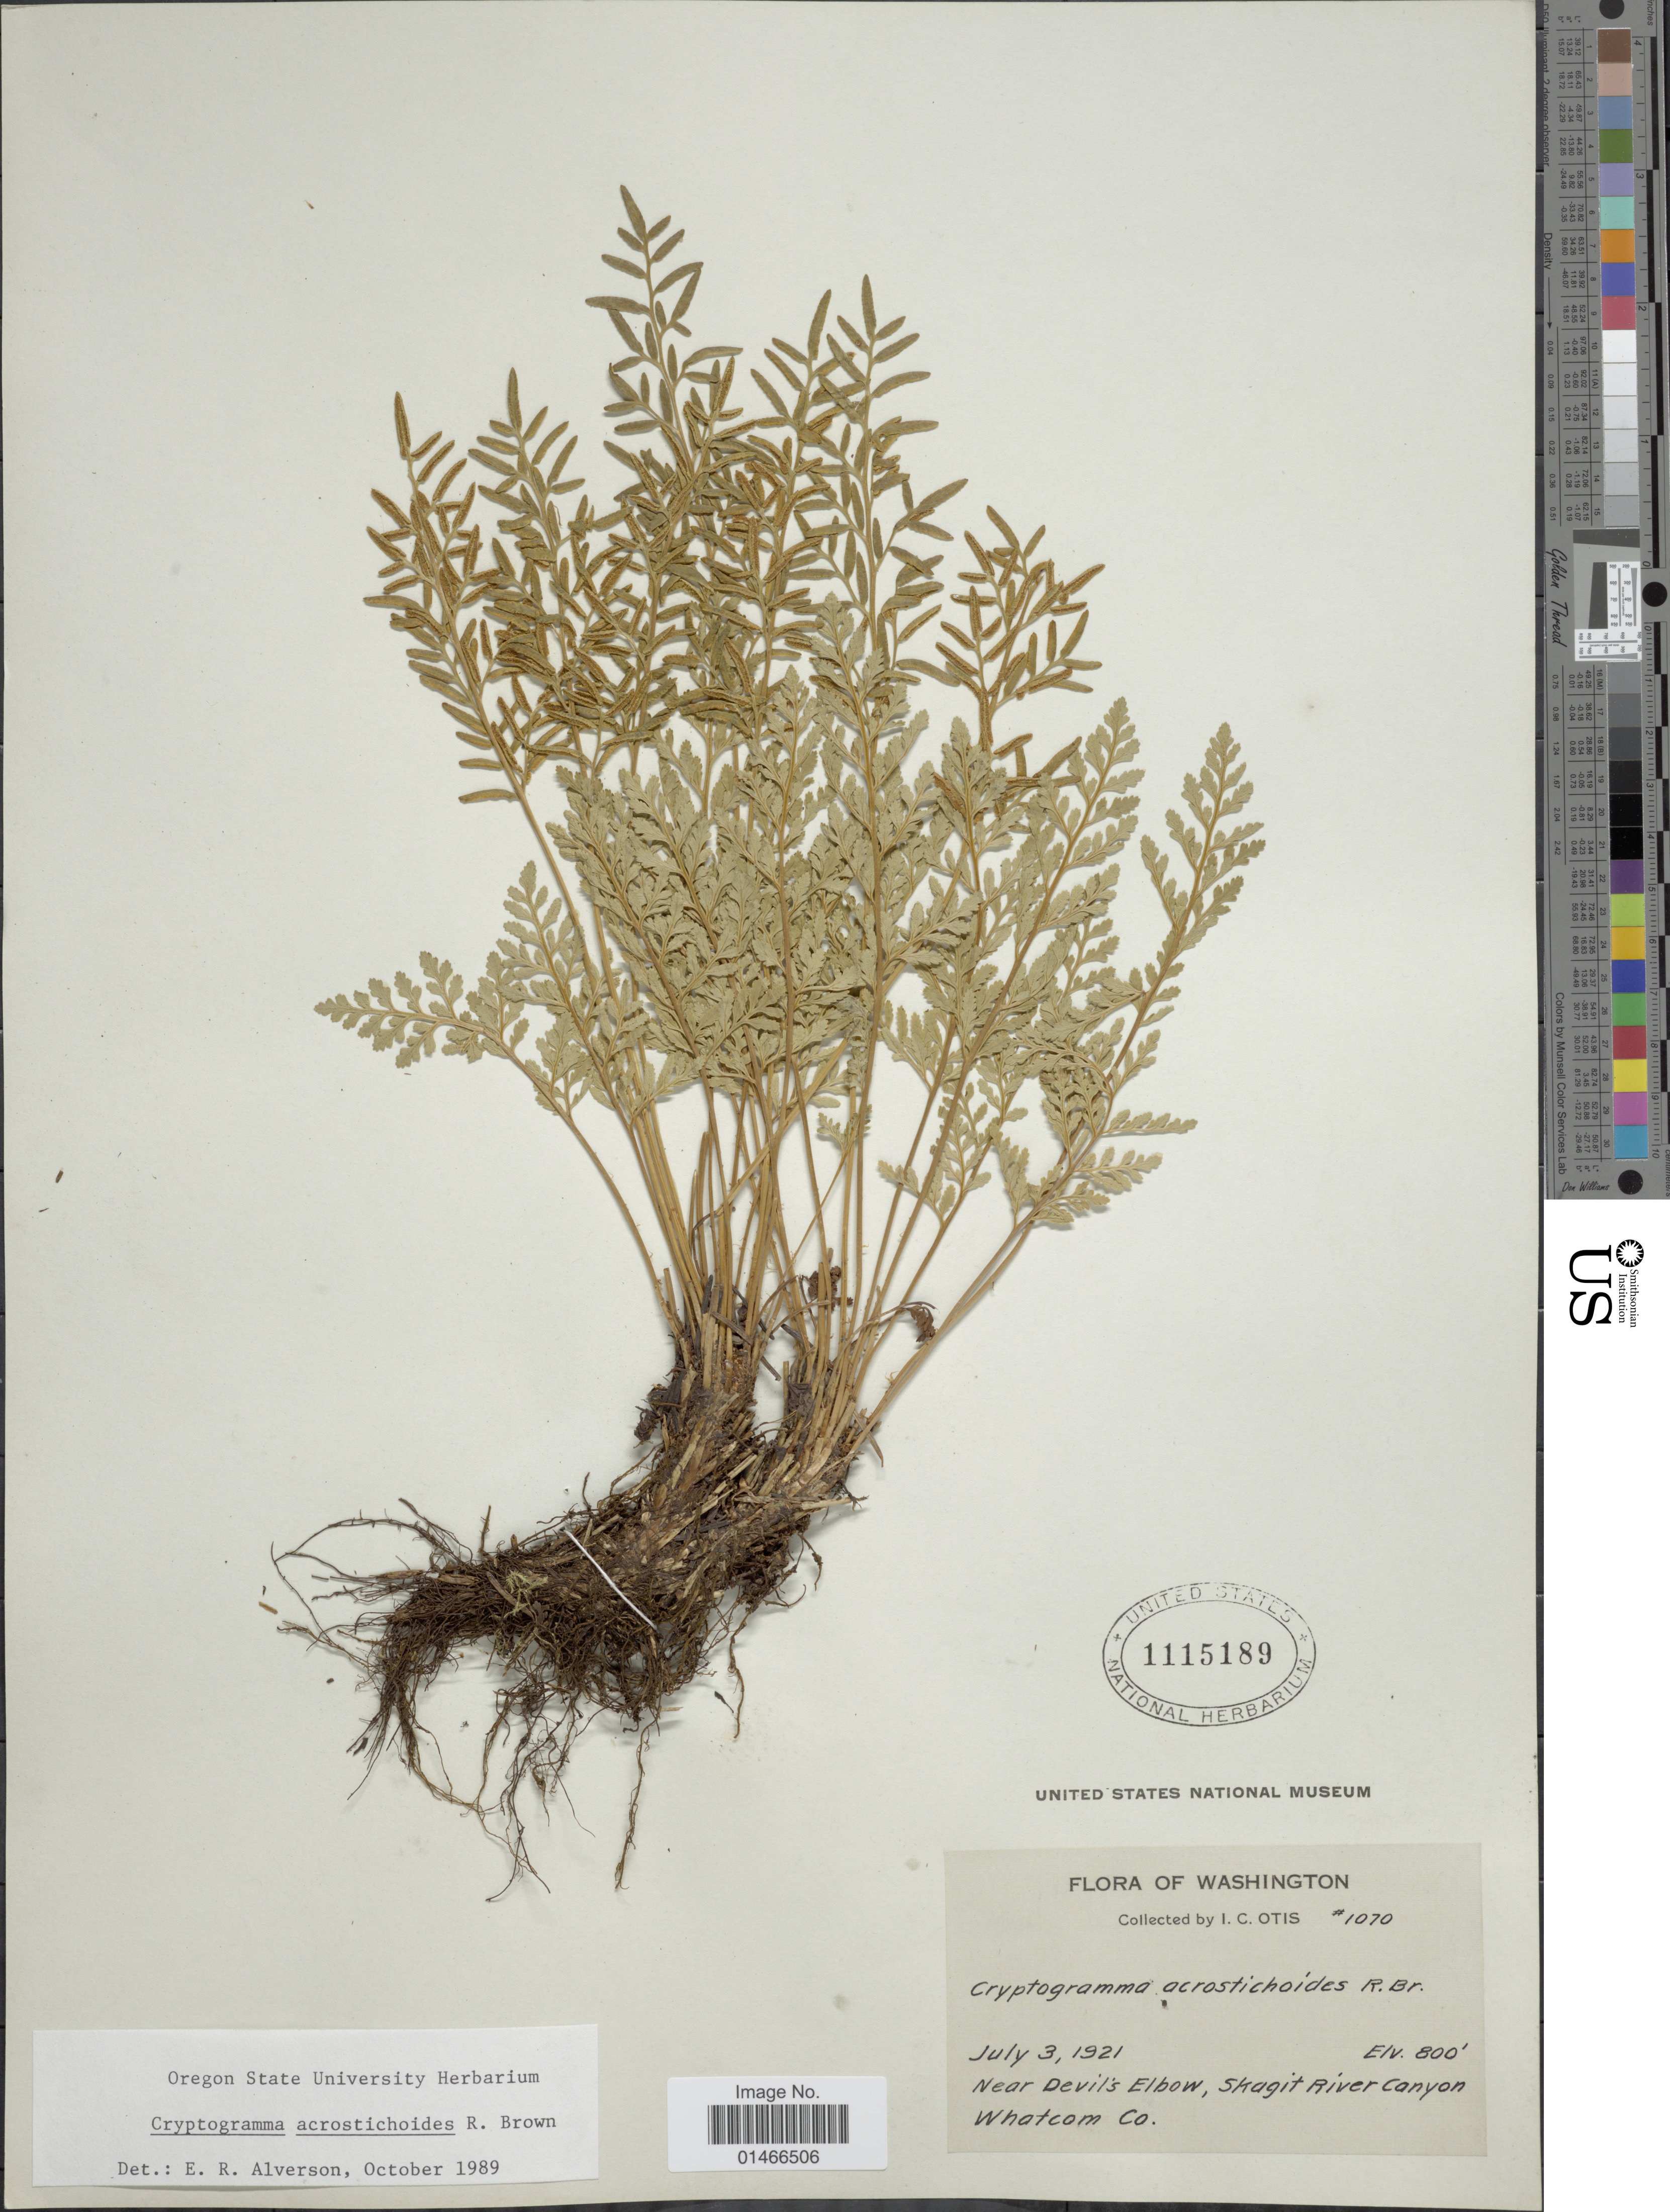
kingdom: Plantae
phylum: Tracheophyta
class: Polypodiopsida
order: Polypodiales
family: Pteridaceae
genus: Cryptogramma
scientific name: Cryptogramma acrostichoides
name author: R. Br.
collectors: I. C. Otis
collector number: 1070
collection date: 1921-07-03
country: United States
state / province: Washington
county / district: Whatcom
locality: Near Devil's Elbow, Skagit River Canyon. Whatcom Co,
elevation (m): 244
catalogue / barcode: US 1115189